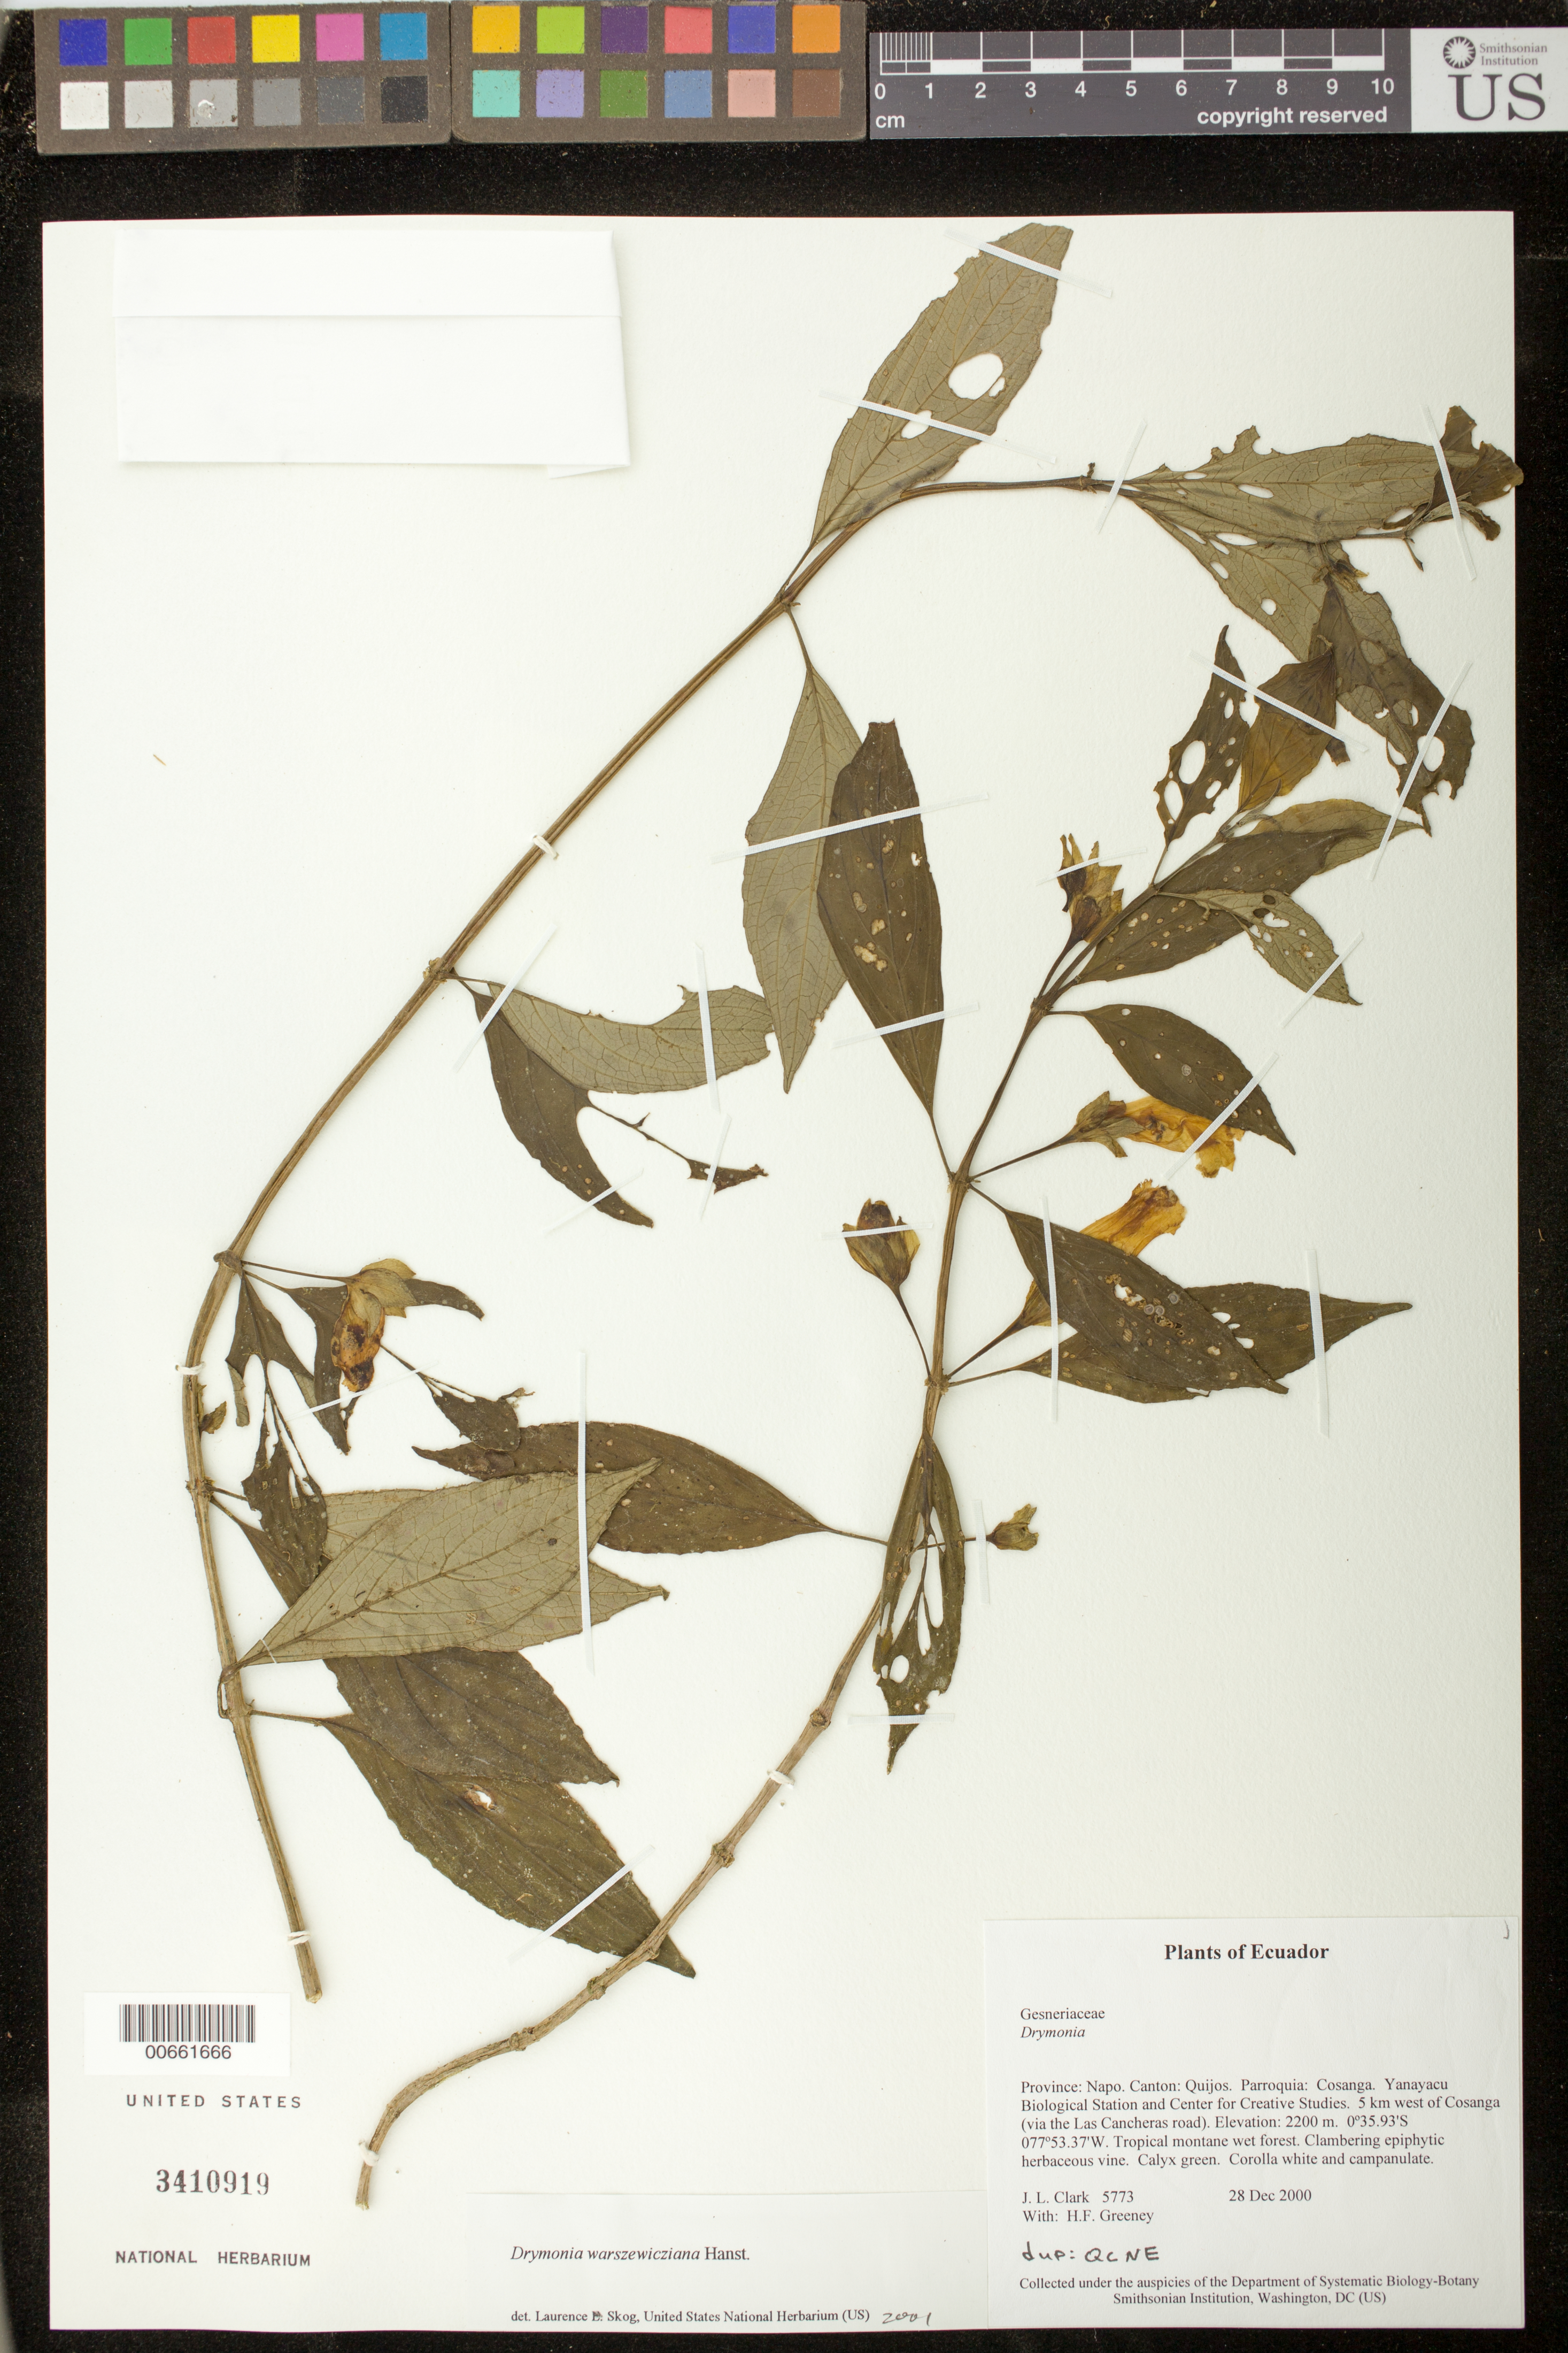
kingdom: Plantae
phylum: Tracheophyta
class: Magnoliopsida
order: Lamiales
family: Gesneriaceae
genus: Drymonia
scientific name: Drymonia warszewicziana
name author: Hanst.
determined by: Skog, Laurence E.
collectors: J. L. Clark & H. Greeney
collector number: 5773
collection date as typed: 28 Dec 2000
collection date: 2000-12-28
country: Ecuador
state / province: Napo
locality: Cantón: Quijos. Parroquia: Cosanga. Yanayacu Biological Station and Center for Creative Studies. 5 km west of Cosanga (via the Las Cancheras road).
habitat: Tropical montane wet forest.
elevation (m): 2200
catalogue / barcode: US 3410919